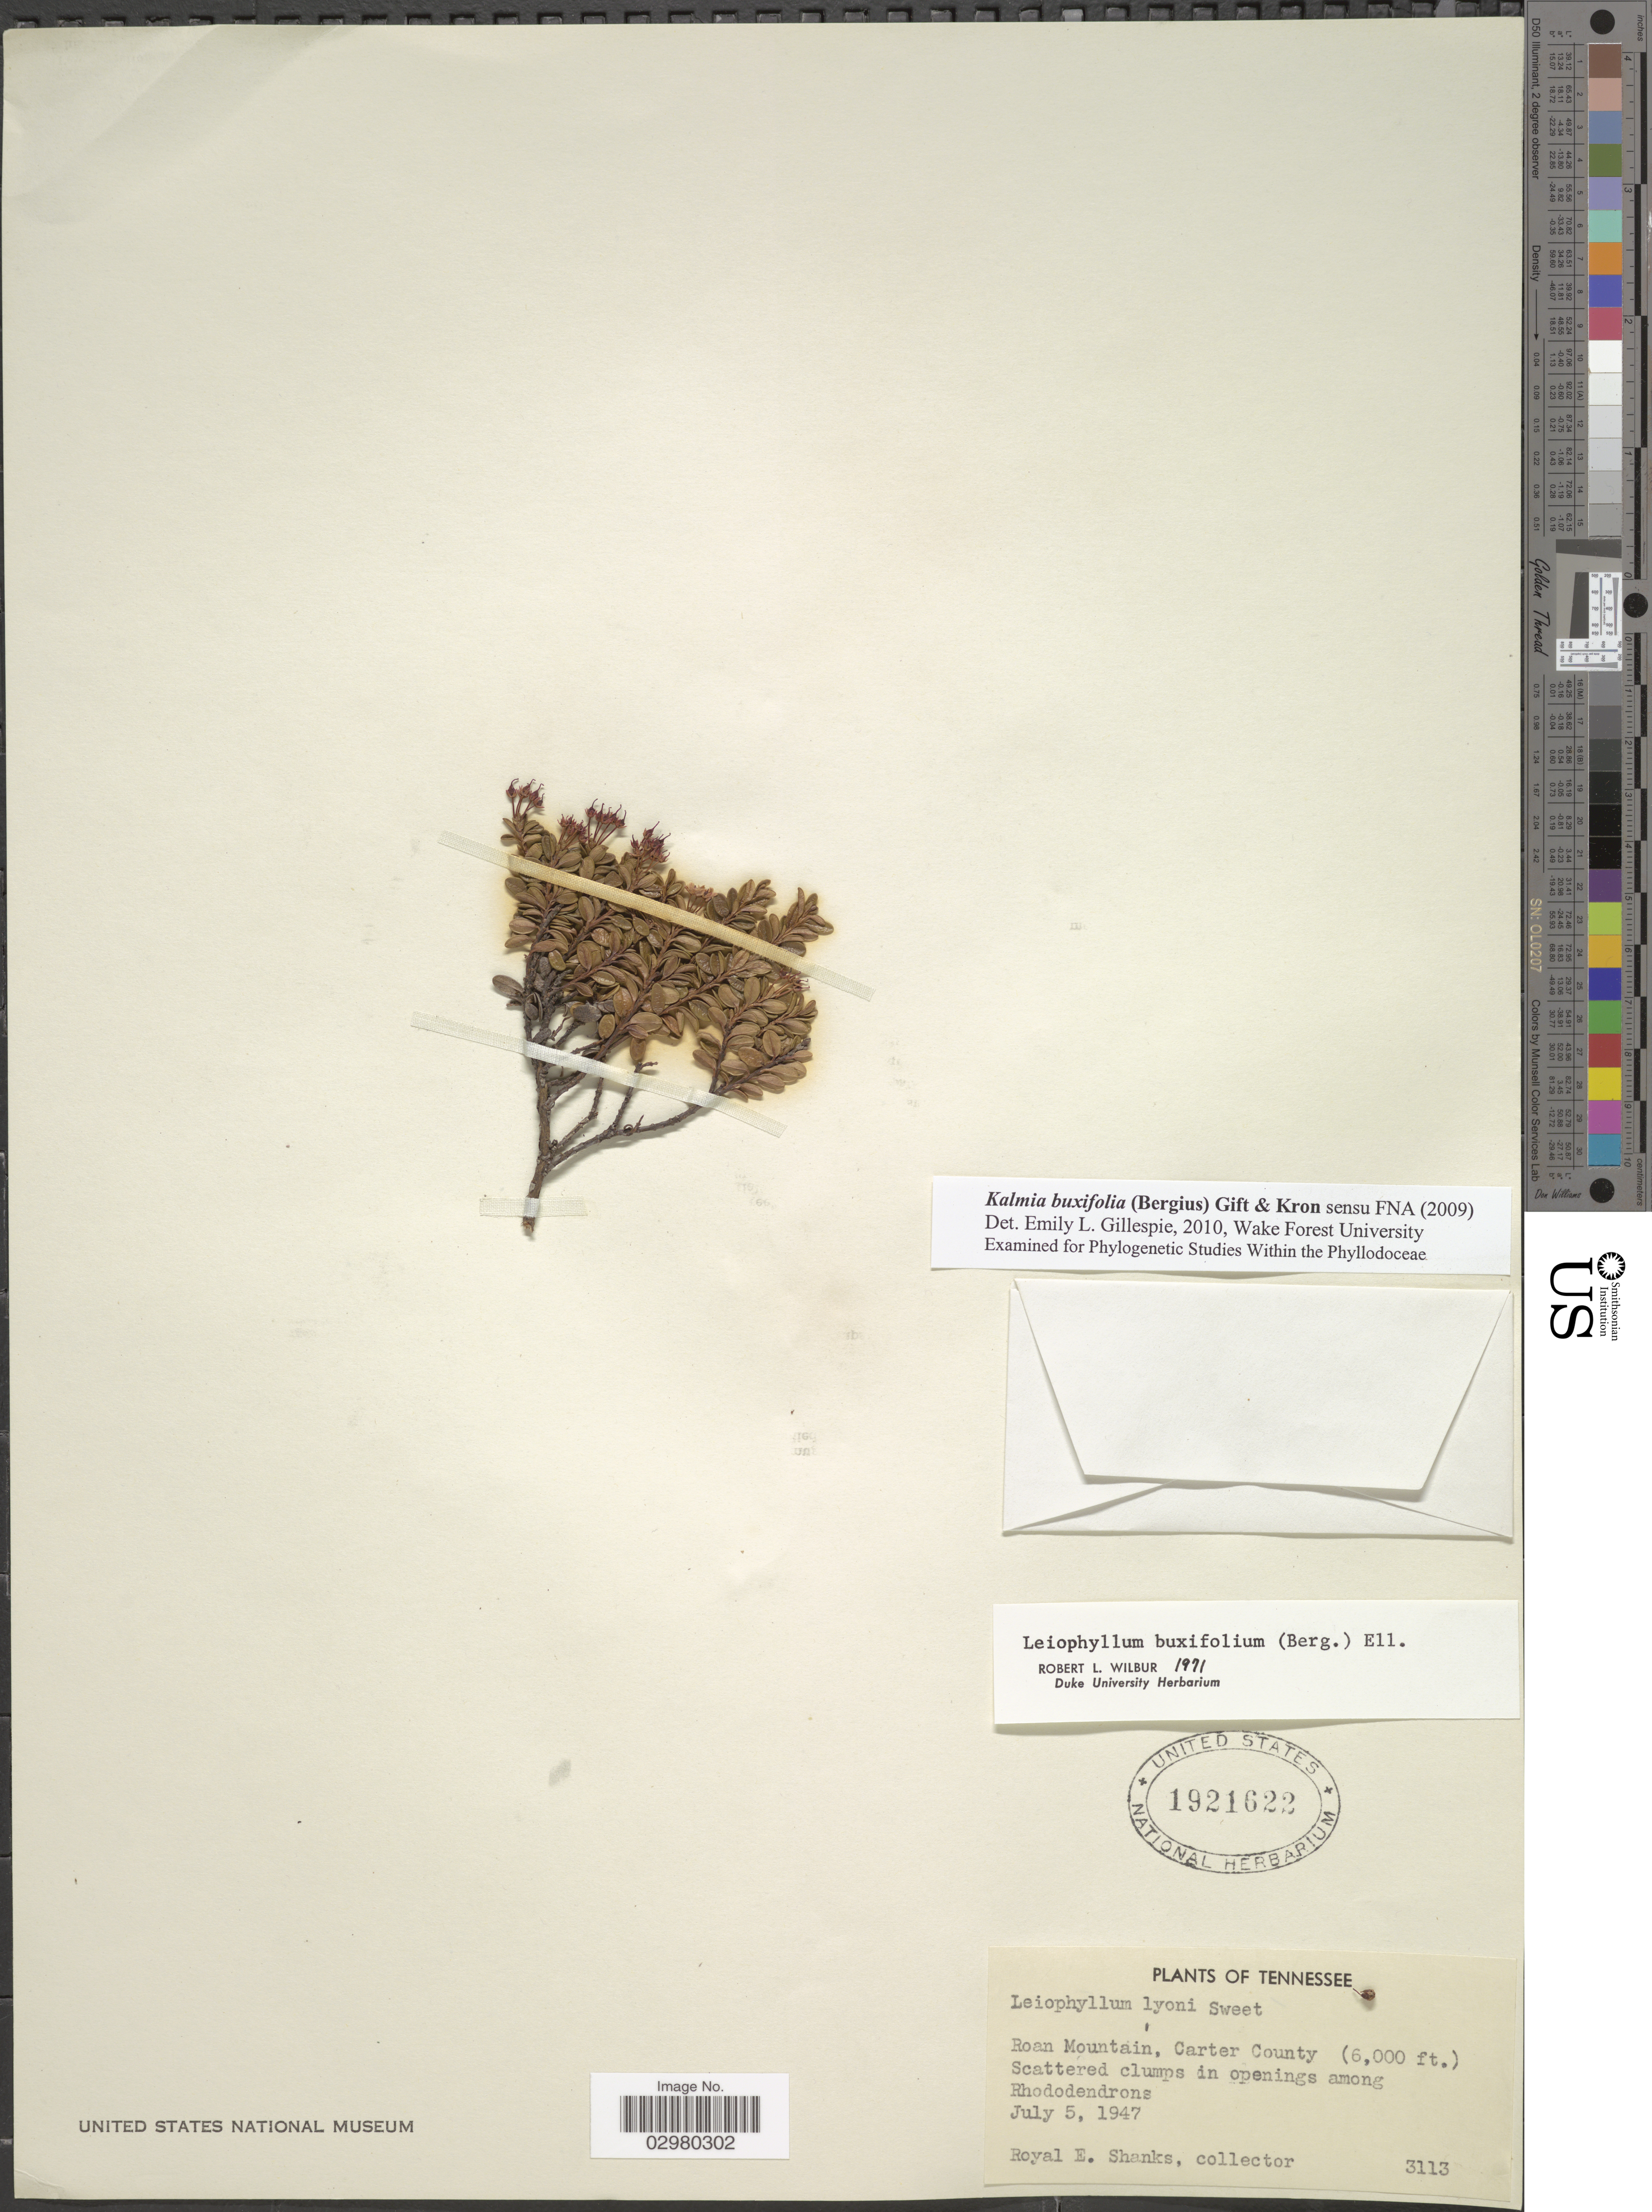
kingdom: Plantae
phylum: Tracheophyta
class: Magnoliopsida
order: Ericales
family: Ericaceae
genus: Leiophyllum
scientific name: Leiophyllum buxifolium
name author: (Bergius) Elliott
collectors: R. Shanks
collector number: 3113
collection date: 1947-07-05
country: United States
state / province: Tennessee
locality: Roan Mountain, Carter County.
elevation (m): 1829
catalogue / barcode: US 1921622